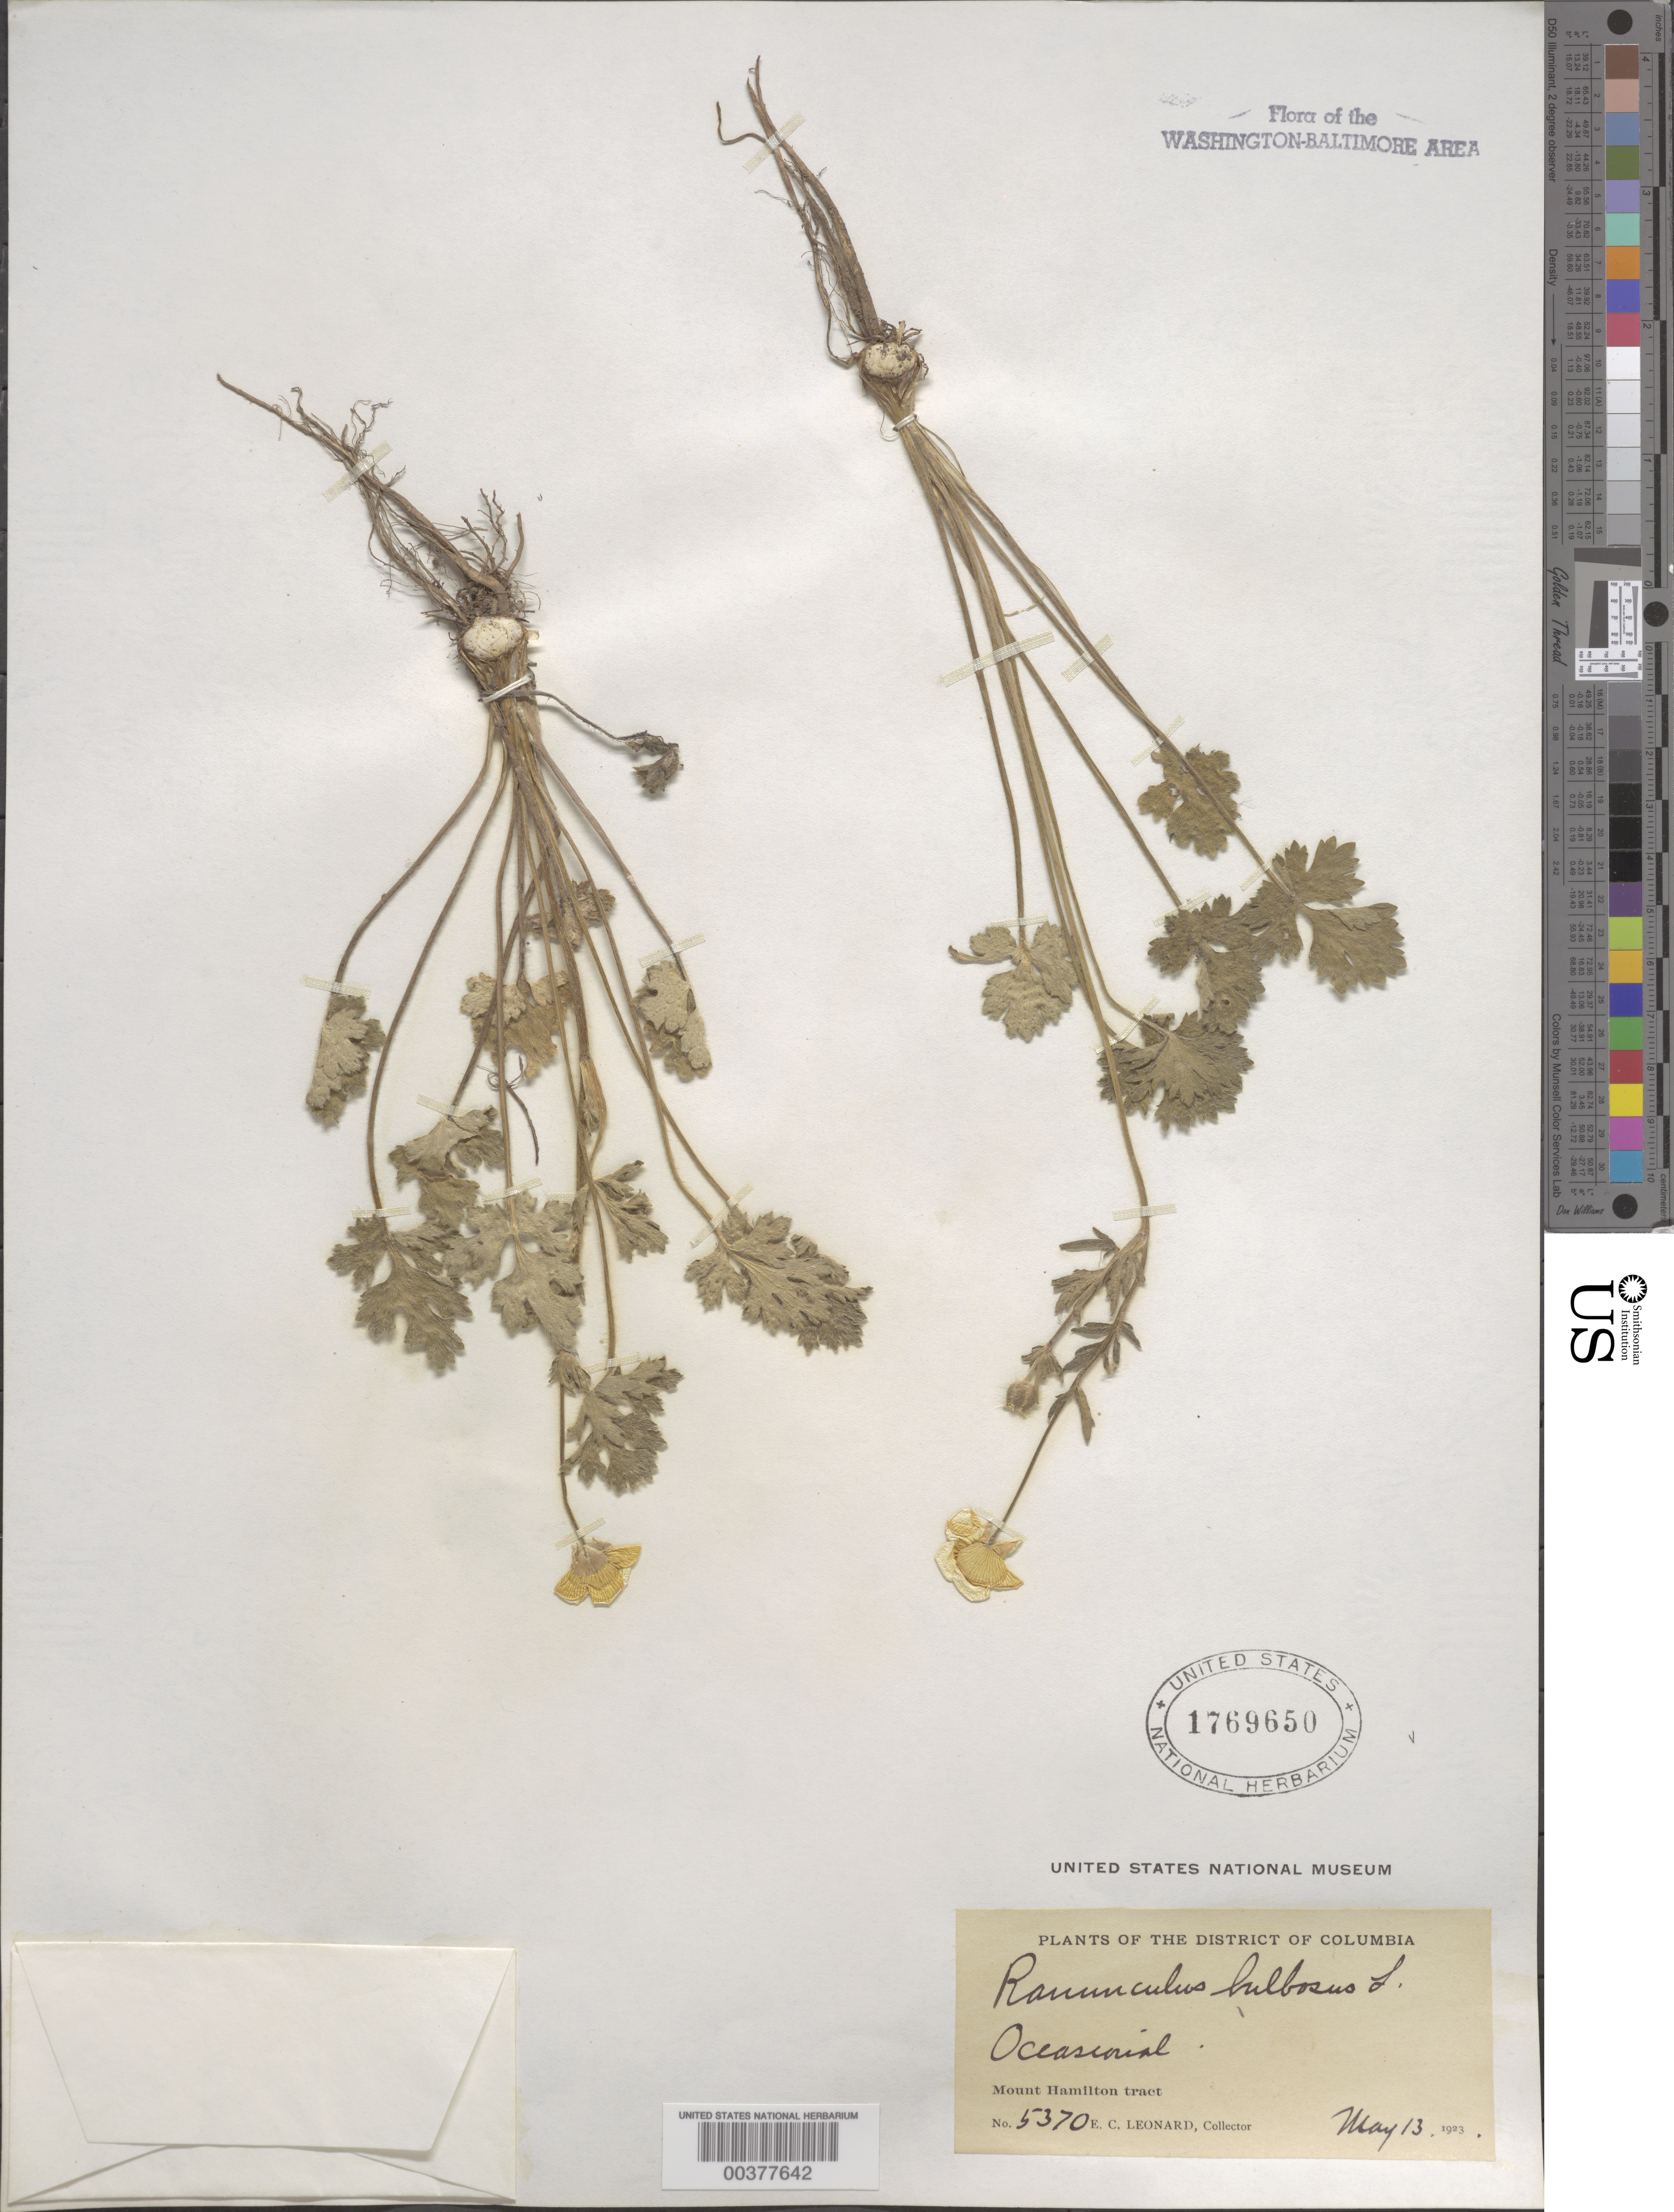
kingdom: Plantae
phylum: Tracheophyta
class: Magnoliopsida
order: Ranunculales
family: Ranunculaceae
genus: Ranunculus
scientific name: Ranunculus bulbosus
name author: L.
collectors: E. C. Leonard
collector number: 5370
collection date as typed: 13 May 1923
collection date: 1923-05-13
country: United States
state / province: District of Columbia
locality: Mount Hamilton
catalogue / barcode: US 1769650